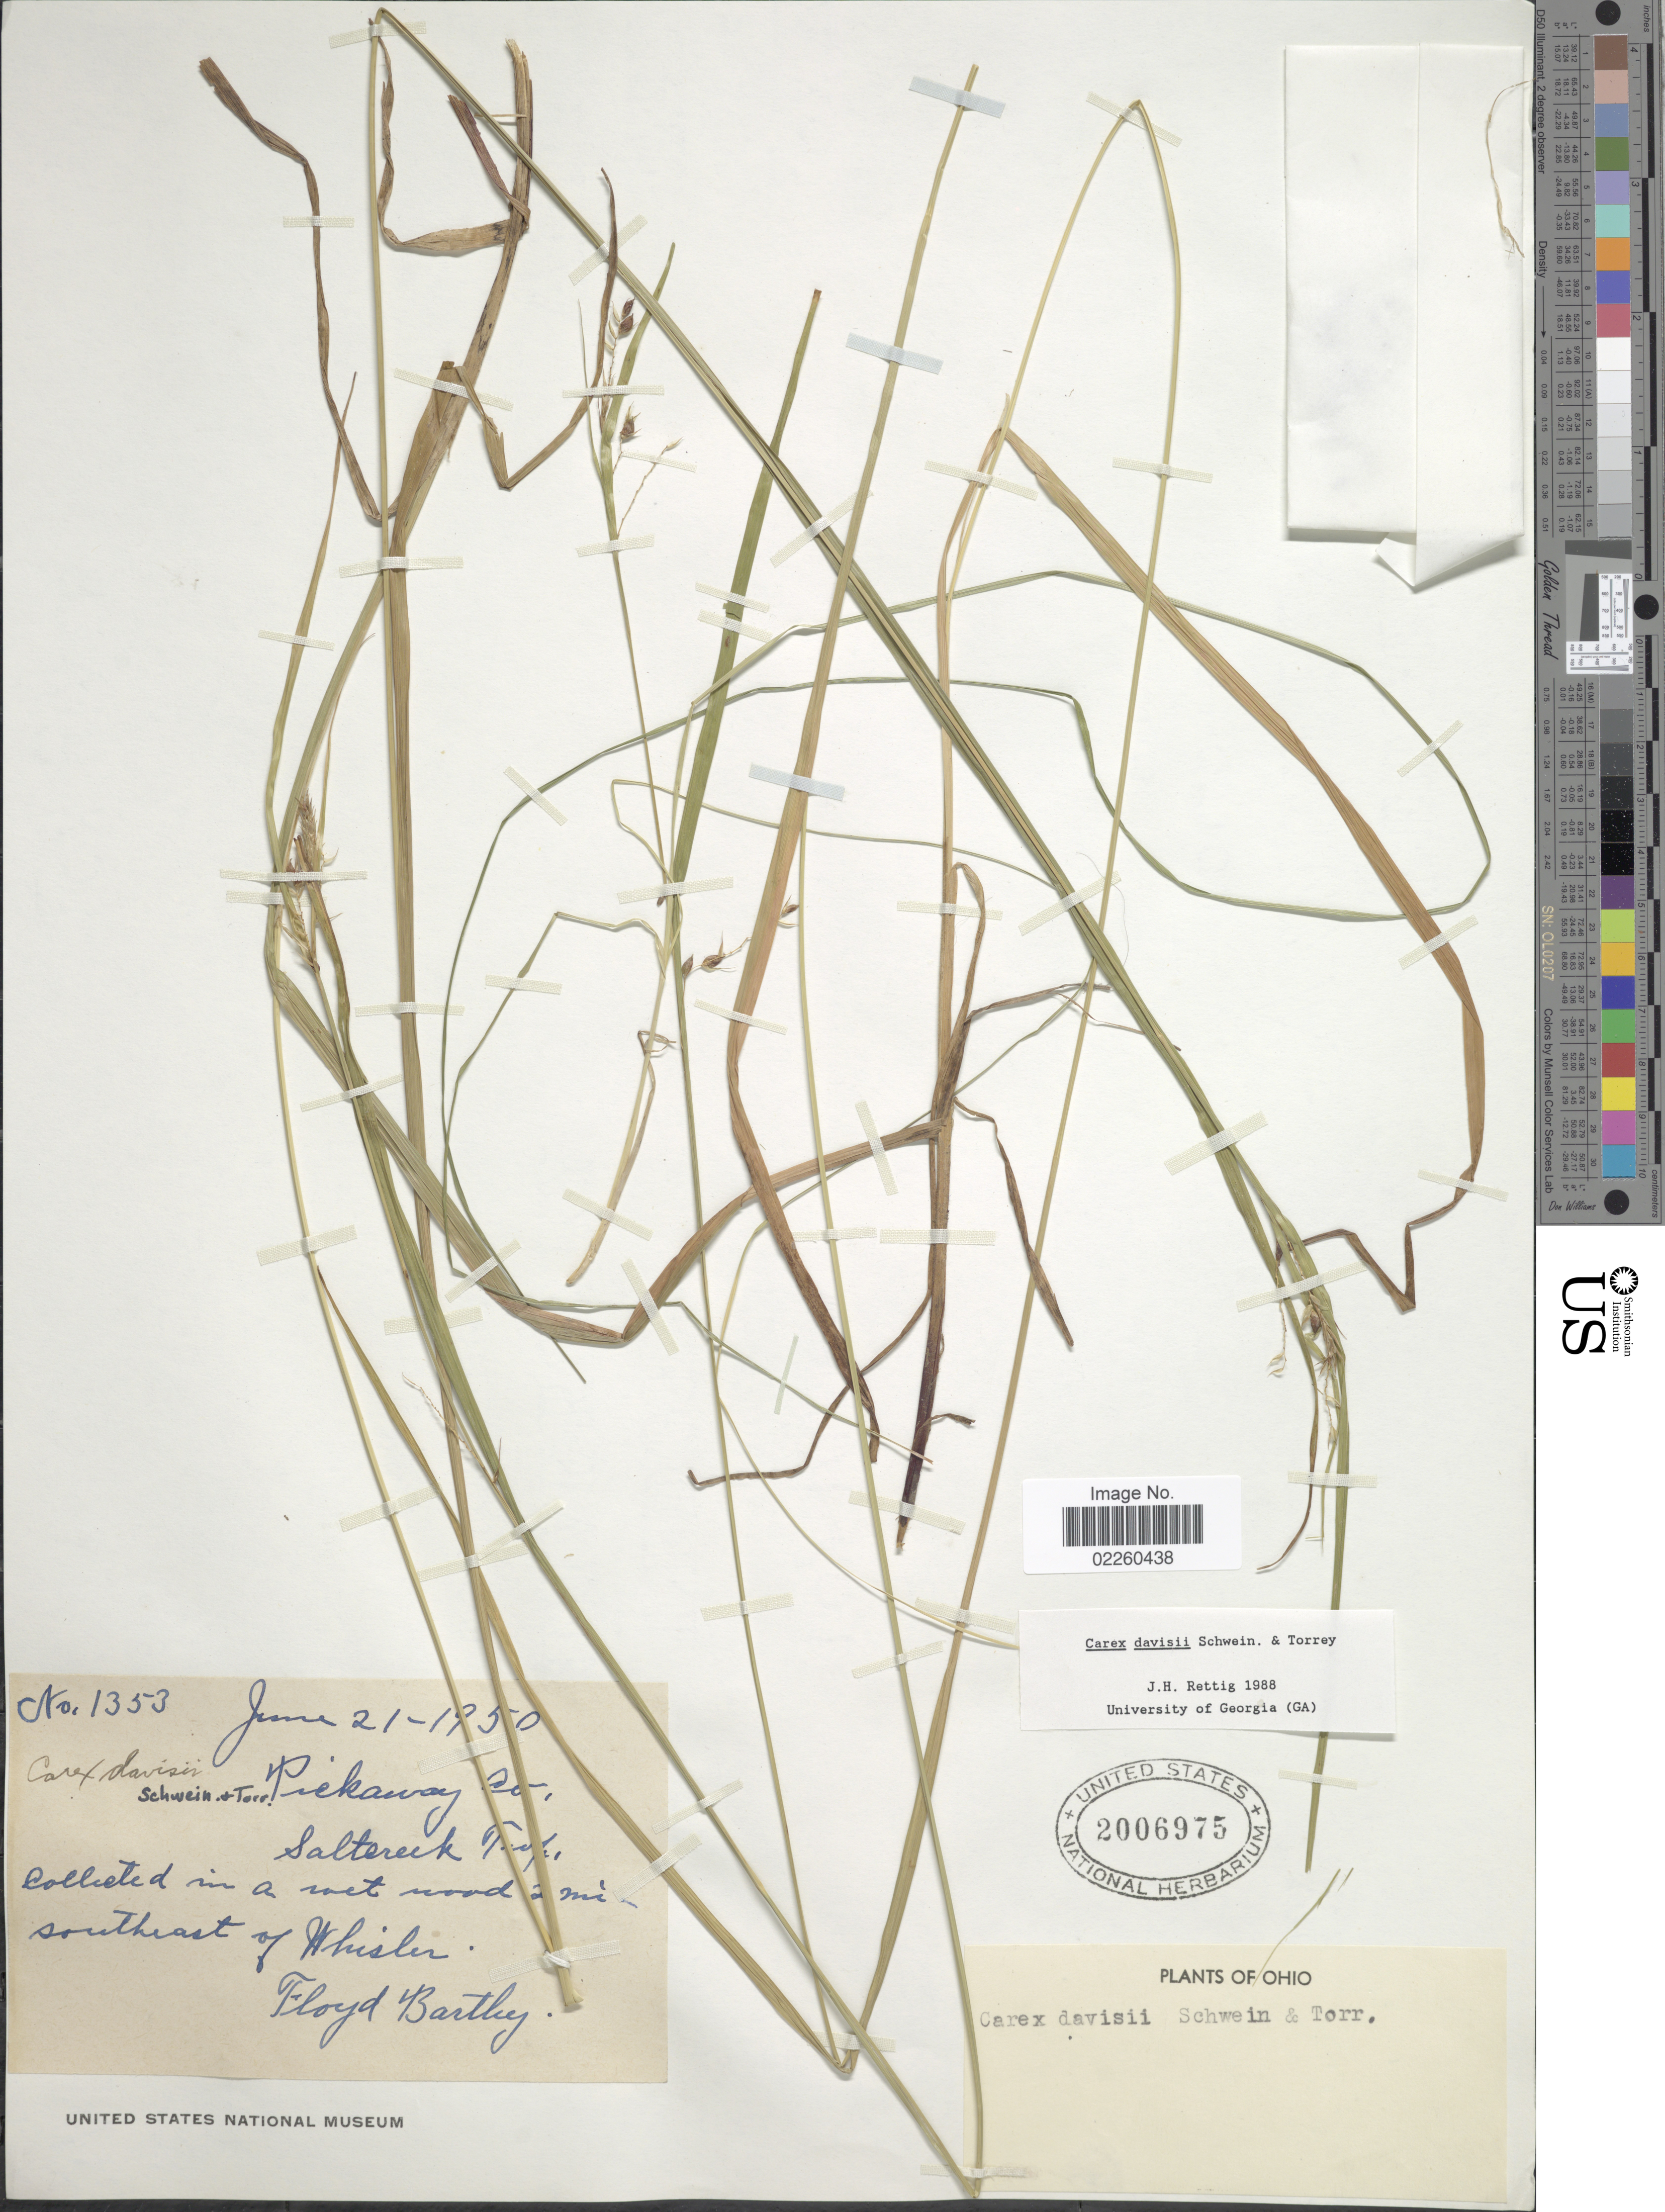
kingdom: Plantae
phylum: Tracheophyta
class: Liliopsida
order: Poales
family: Cyperaceae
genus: Carex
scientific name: Carex davisii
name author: Schwein. & Torr.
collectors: F. Bartley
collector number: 1353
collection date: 1950-06-21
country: United States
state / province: Ohio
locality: Pickaway Co. Saltcreek Twp. In a wet wood 2 mi. southeast of Whisler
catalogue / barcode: US 2006975